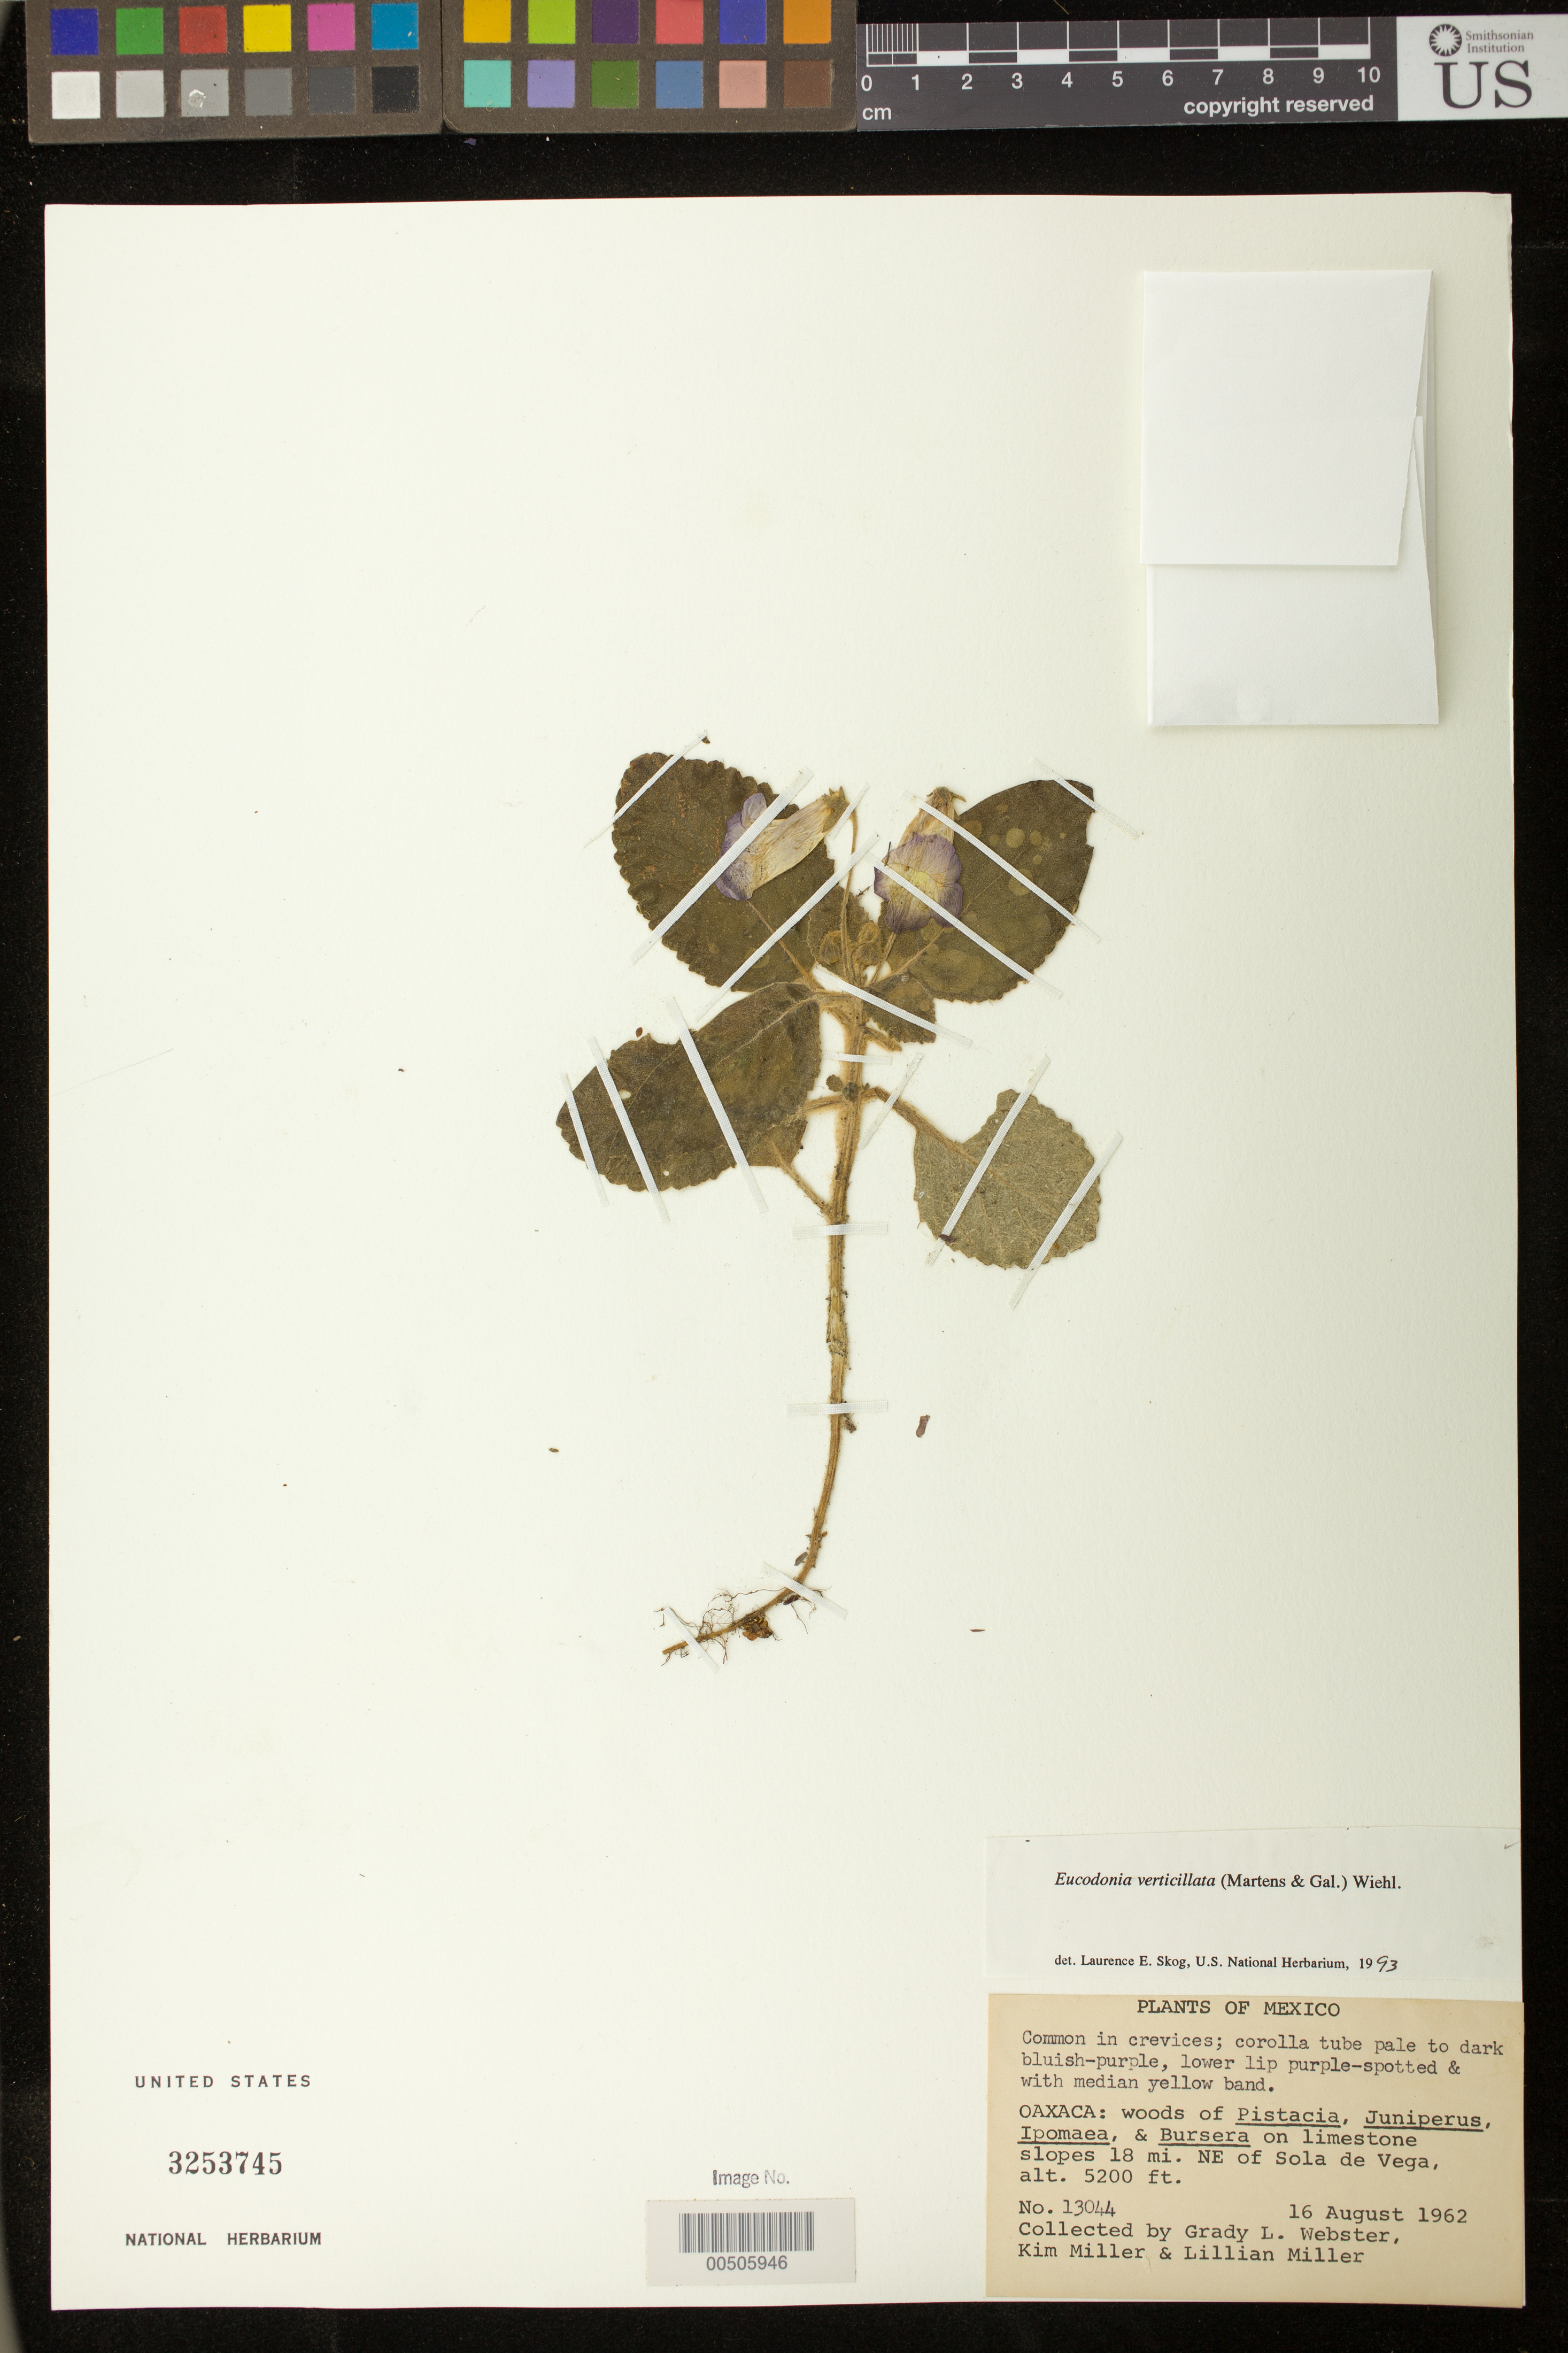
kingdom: Plantae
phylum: Tracheophyta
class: Magnoliopsida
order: Lamiales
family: Gesneriaceae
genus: Eucodonia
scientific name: Eucodonia verticillata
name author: (M. Martens & Galeotti) Wiehler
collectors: G. L. Webster, K. Miller & L. Miller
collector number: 13044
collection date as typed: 16 Aug 1962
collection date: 1962-08-16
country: Mexico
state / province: Oaxaca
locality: NE of Sola de Vega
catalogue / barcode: US 3253745